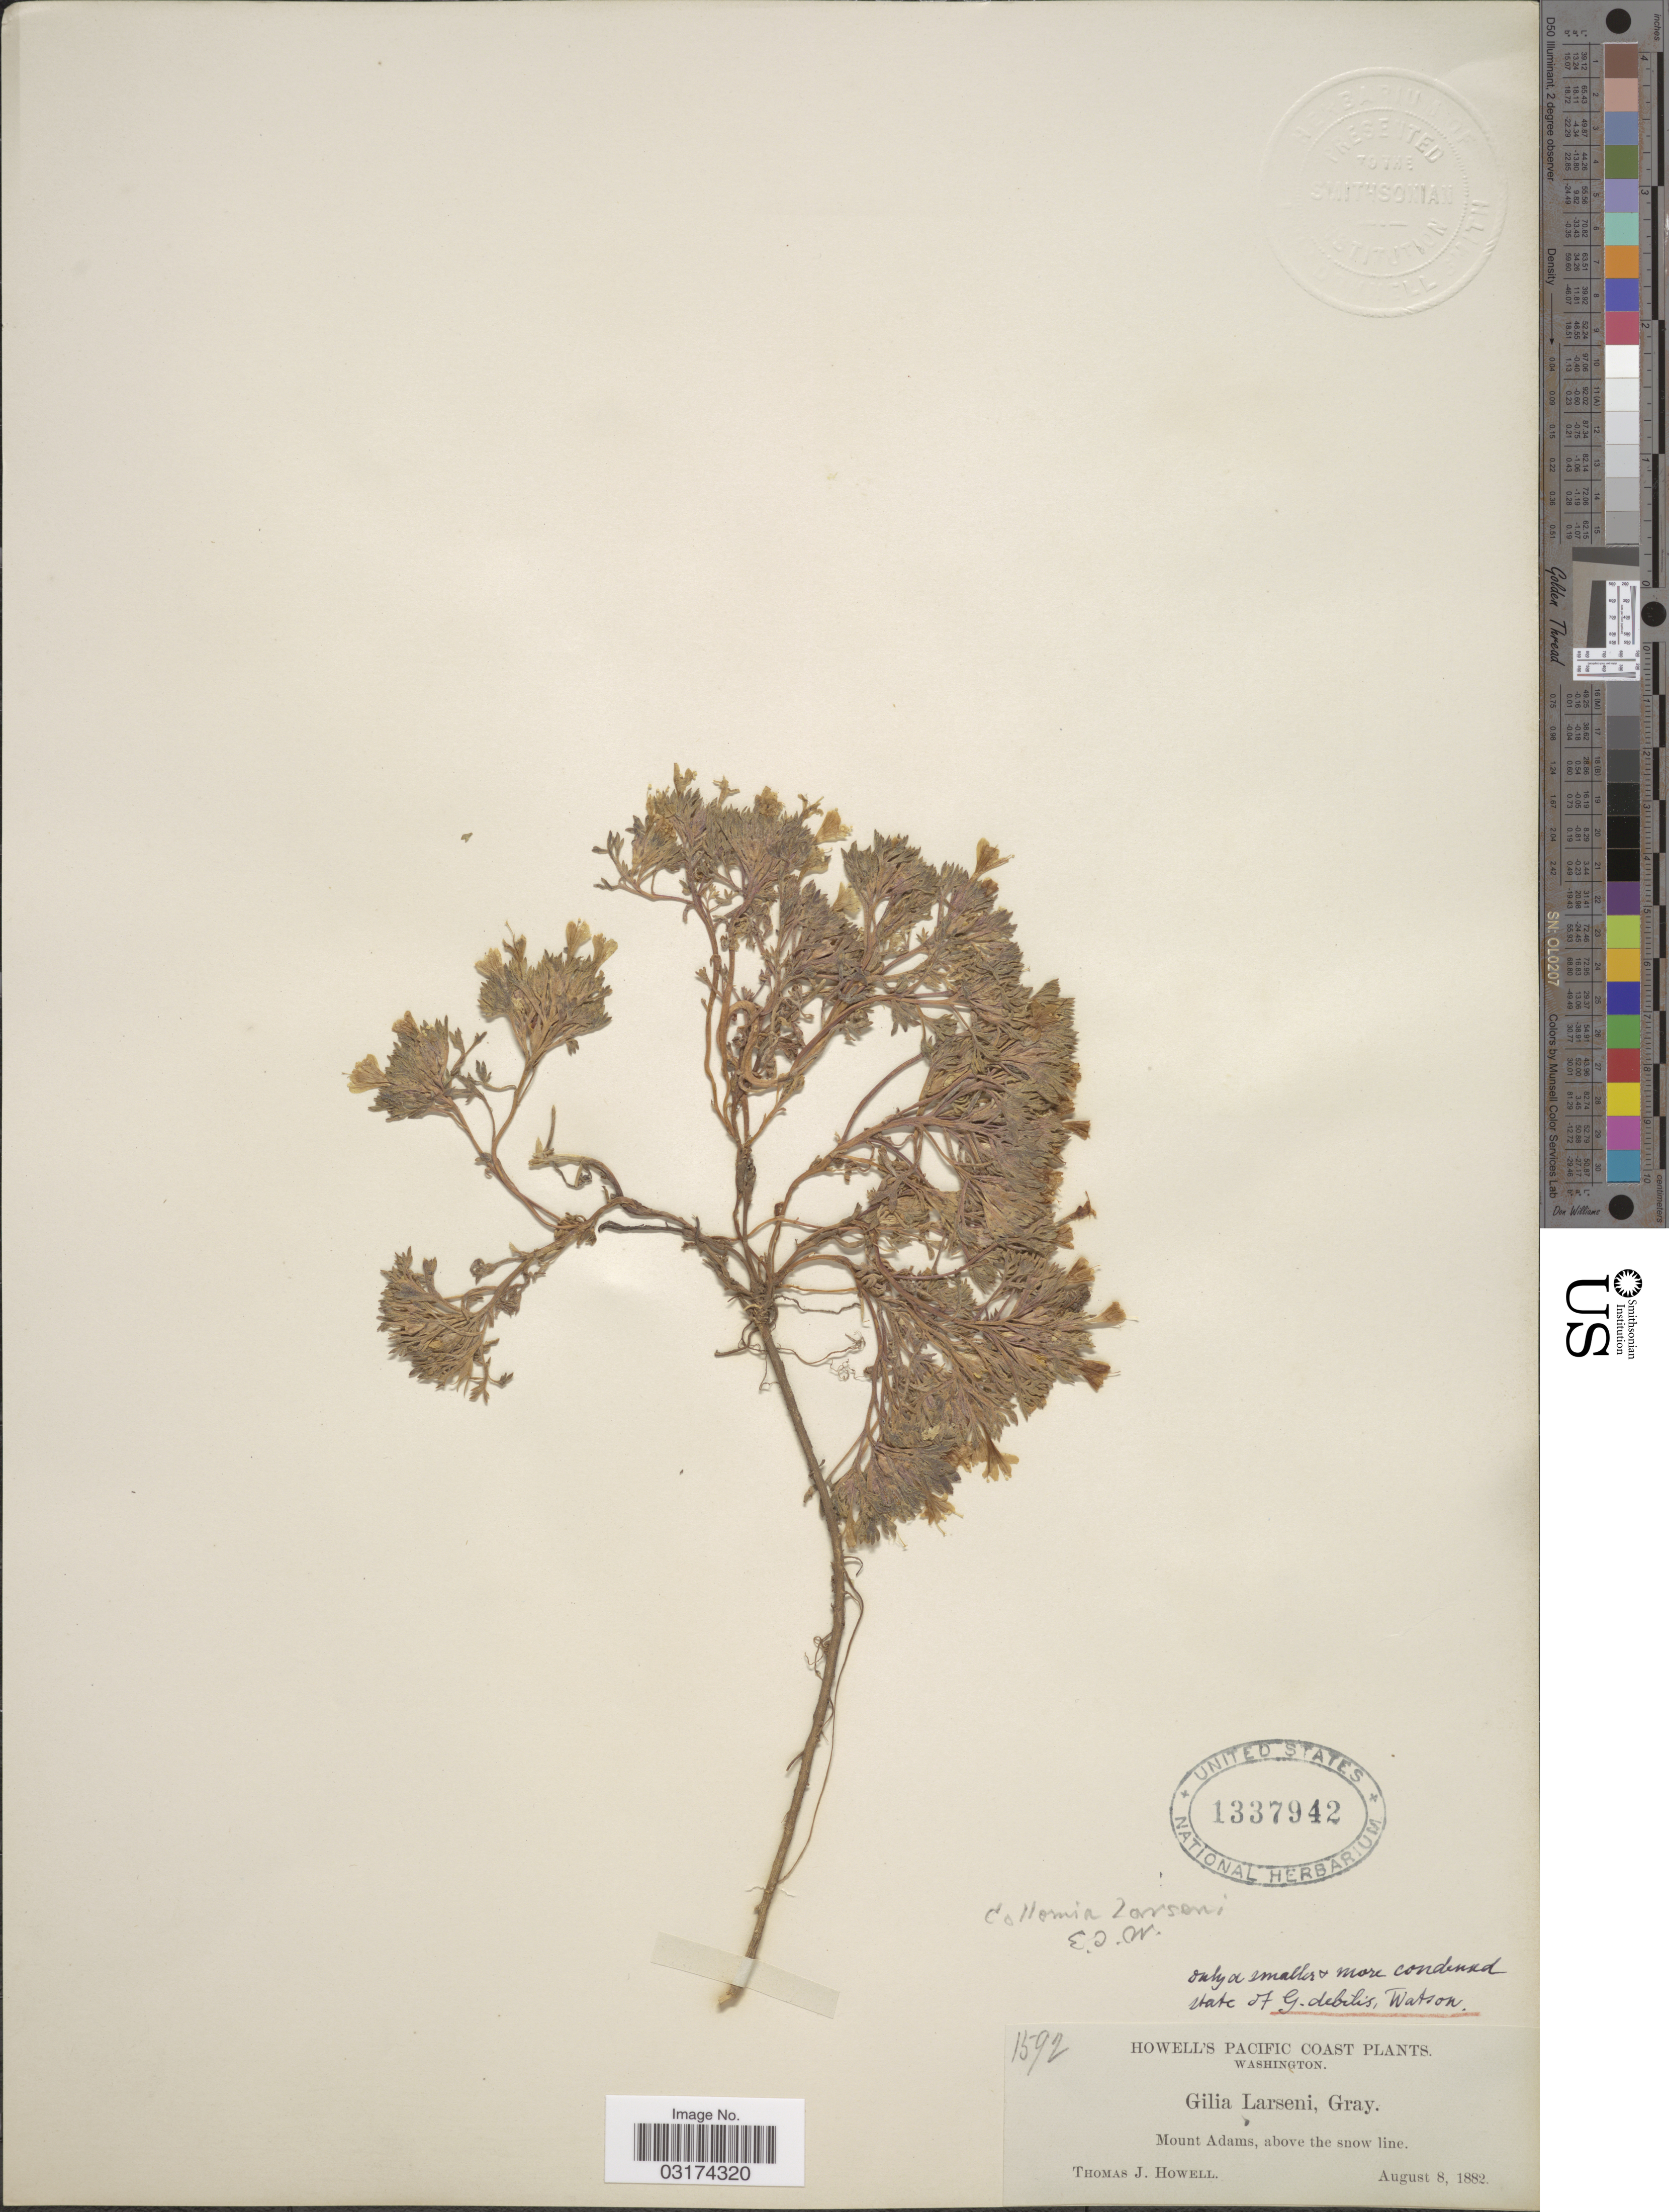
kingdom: Plantae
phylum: Tracheophyta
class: Magnoliopsida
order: Ericales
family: Polemoniaceae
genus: Collomia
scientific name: Collomia larsenii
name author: (A. Gray) Payson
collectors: T. J. Howell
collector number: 1592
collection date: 1882-08-08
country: United States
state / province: Washington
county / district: Yakima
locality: Pacific Coast. Mount Adams, above the snow line.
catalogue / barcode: US 1337942